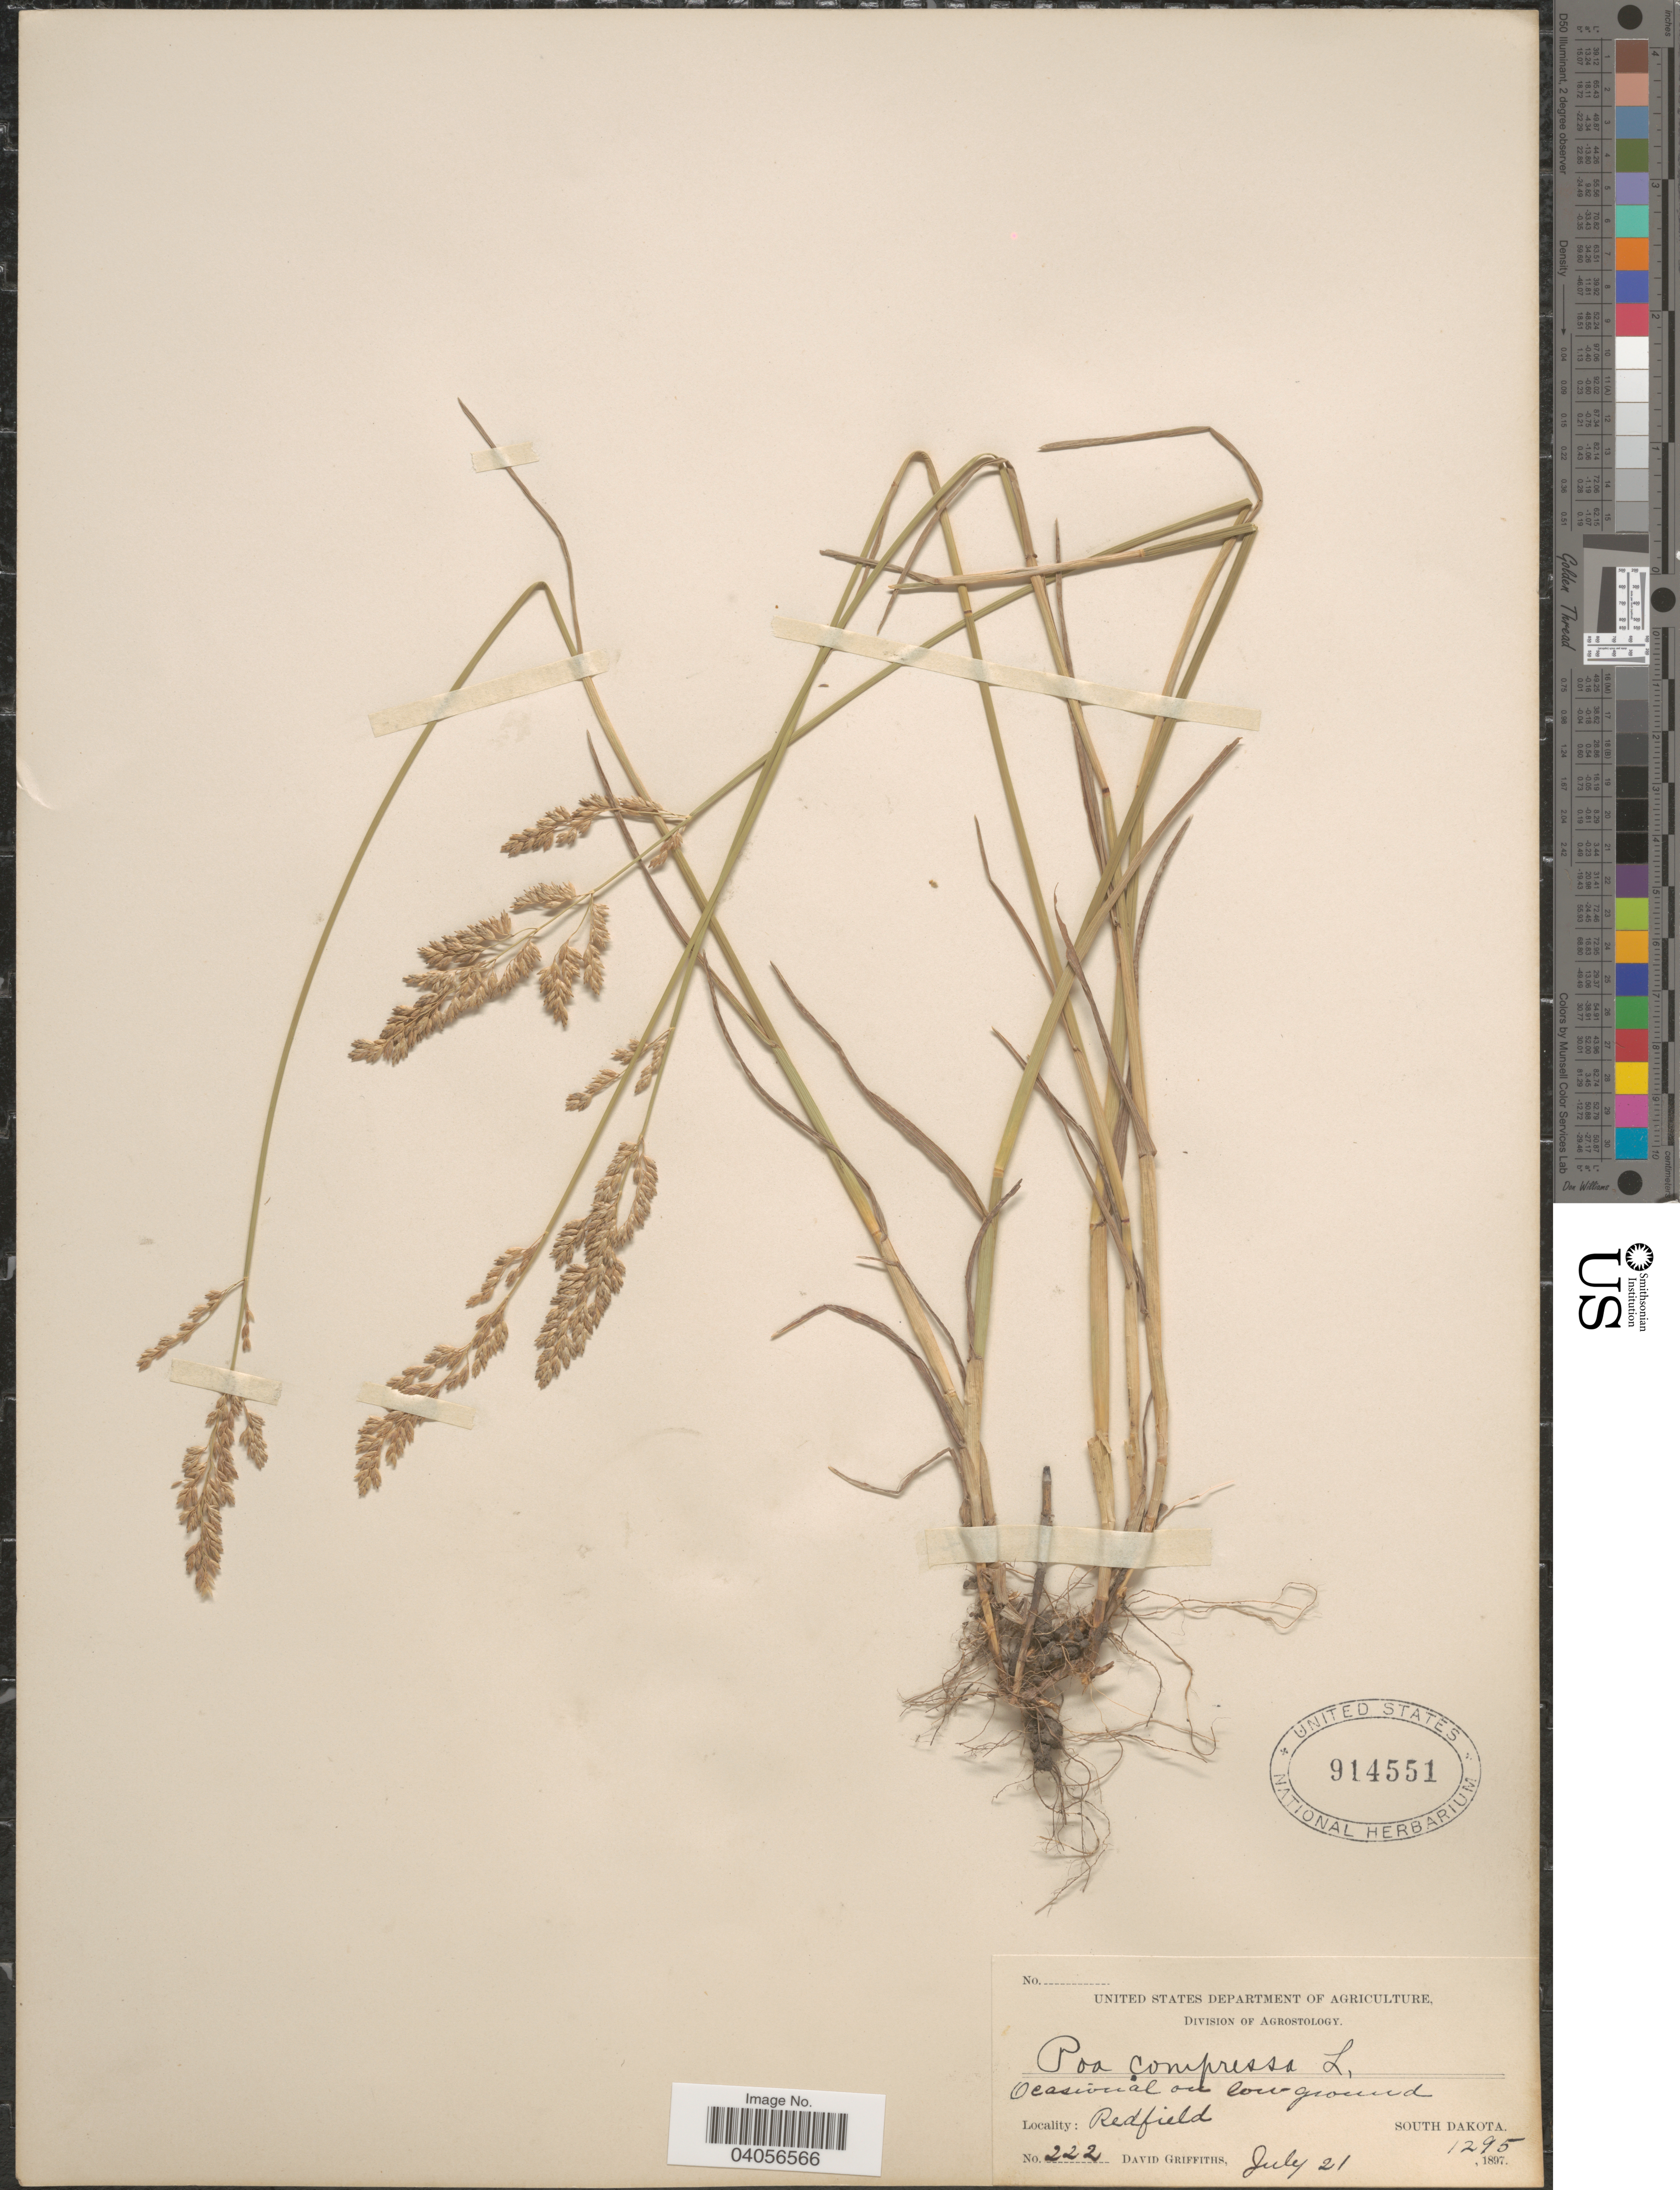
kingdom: Plantae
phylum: Tracheophyta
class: Liliopsida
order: Poales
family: Poaceae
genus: Poa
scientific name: Poa compressa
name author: L.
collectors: D. Griffiths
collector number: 222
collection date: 1897-07-21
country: United States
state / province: South Dakota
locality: Redfield.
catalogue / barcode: US 914551